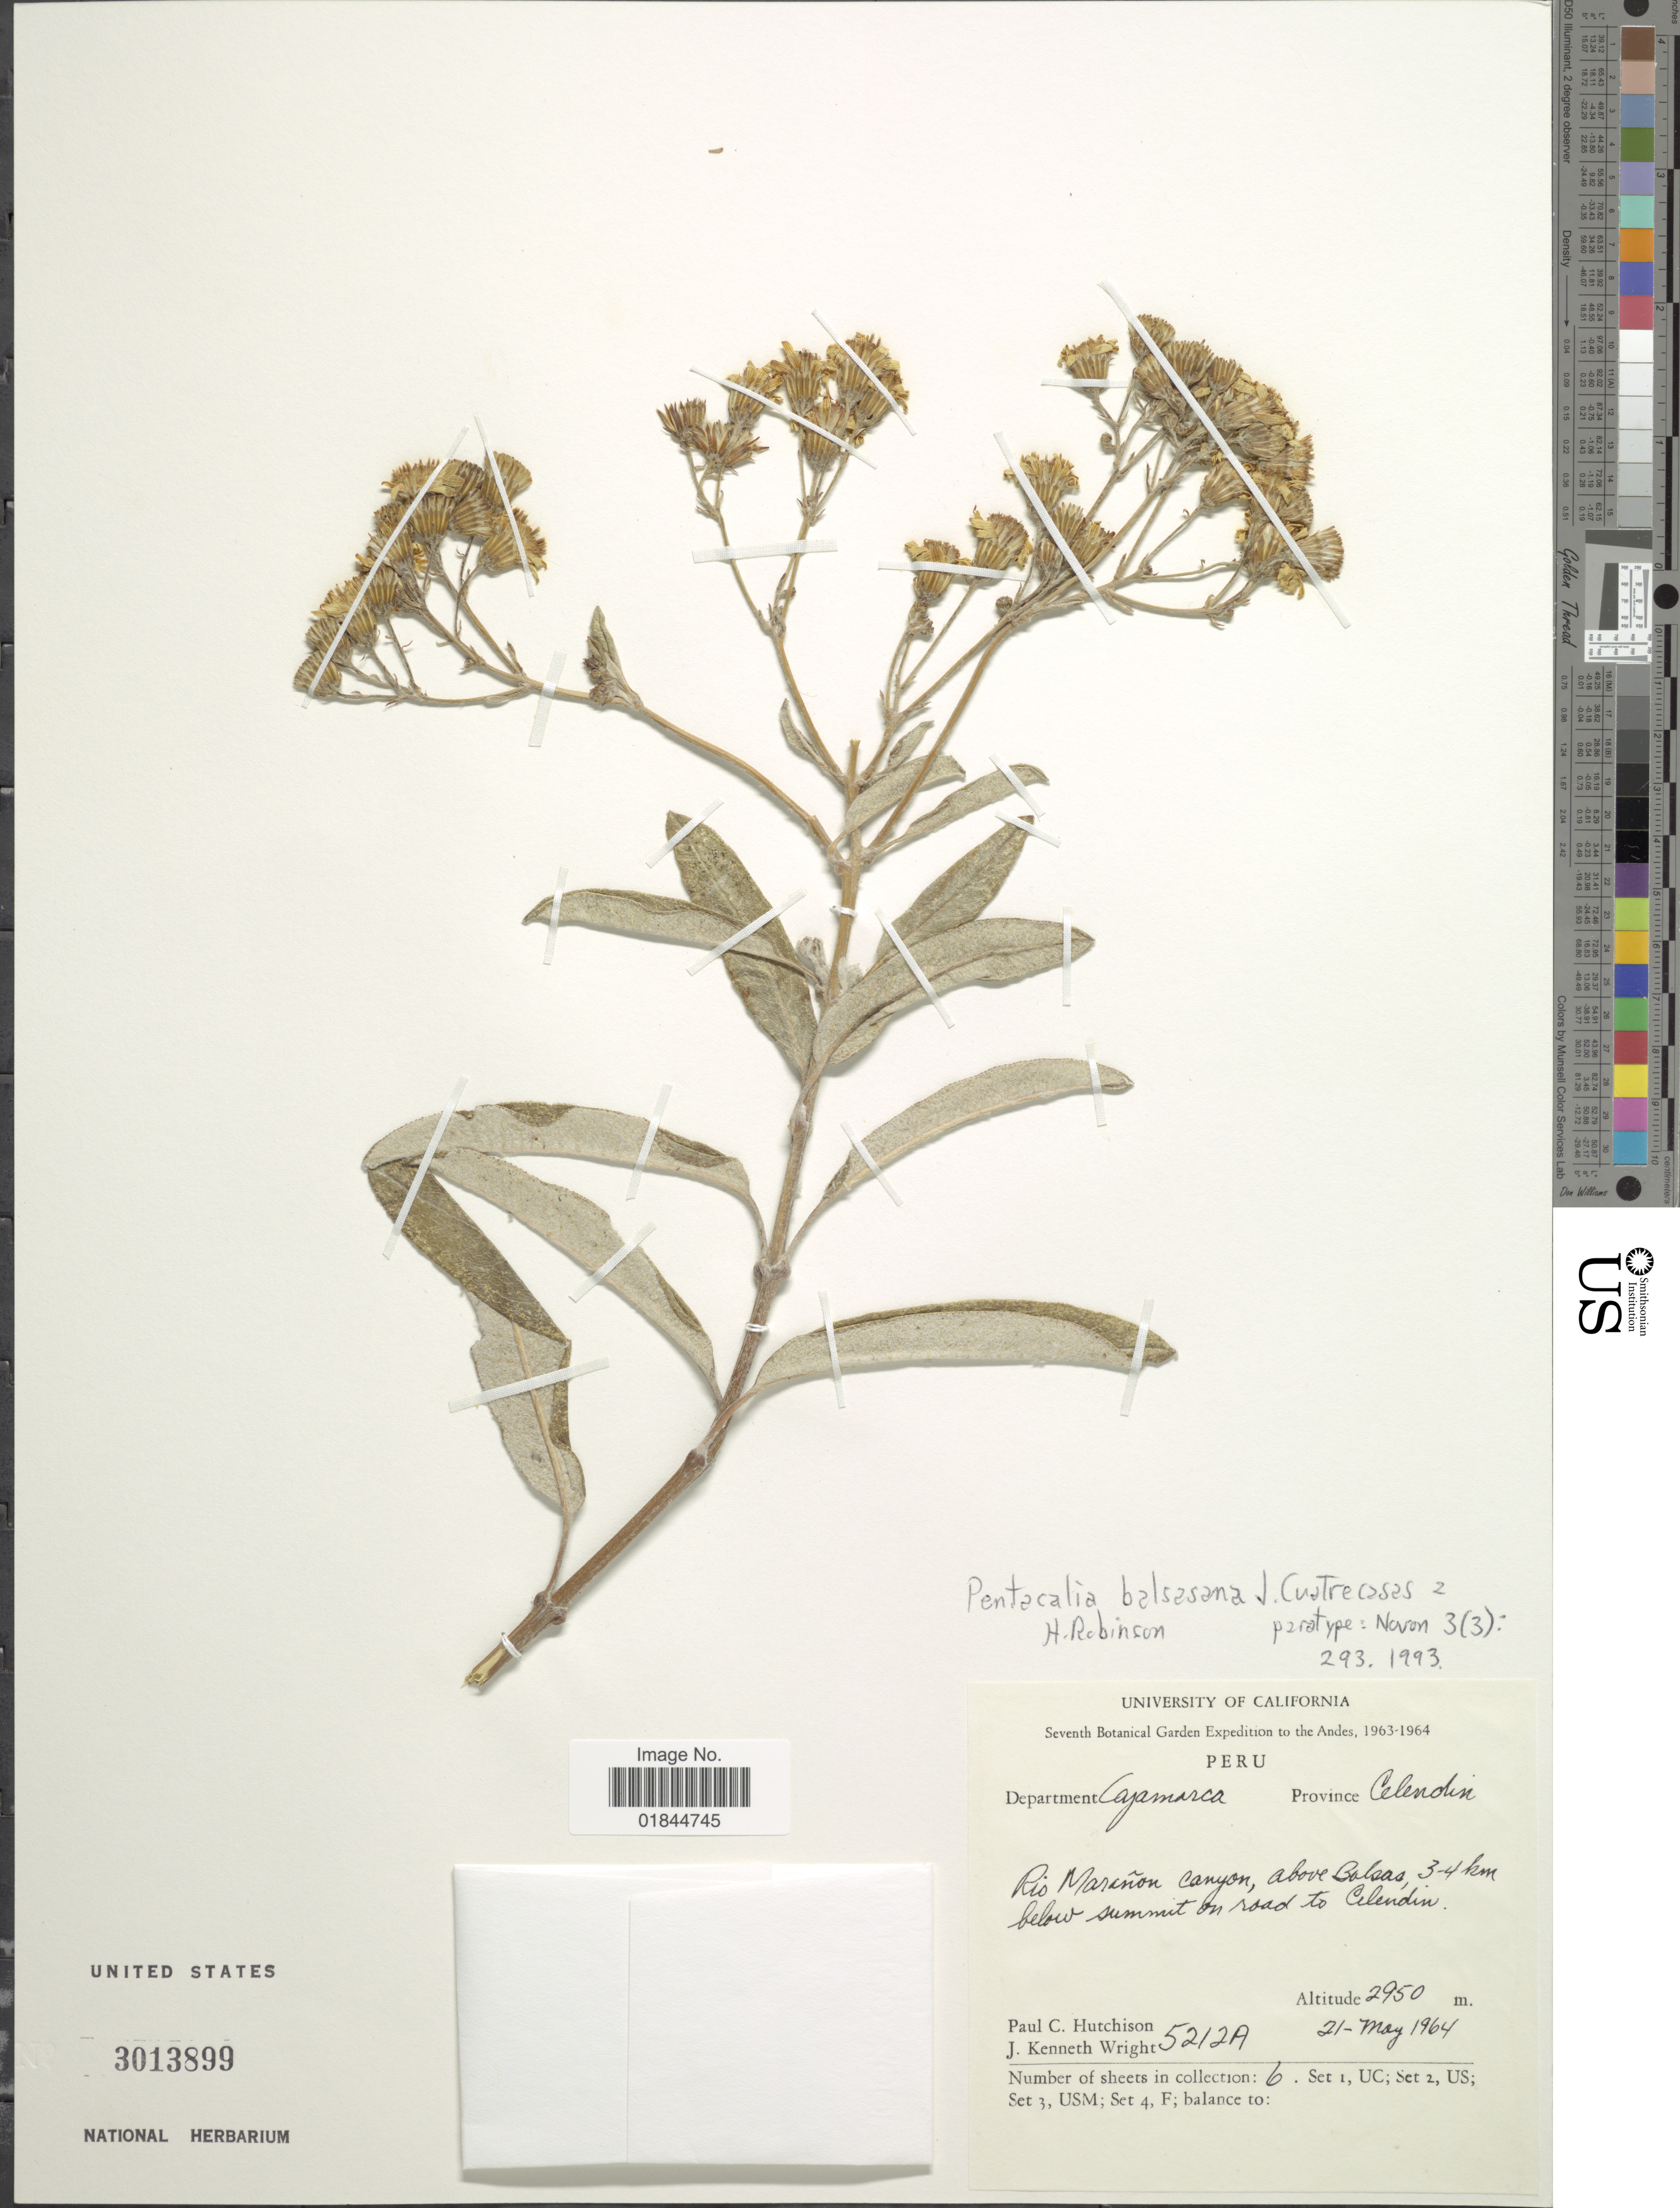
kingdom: Plantae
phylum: Tracheophyta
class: Magnoliopsida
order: Asterales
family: Asteraceae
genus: Pentacalia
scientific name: Pentacalia balsasana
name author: H. Rob. & Cuatrec.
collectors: P. C. Hutchison & J. K. Wright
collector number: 5212A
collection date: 1964-05-21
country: Peru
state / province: Cajamarca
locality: Department Cajamarca. Province Calendin. Rio Mariñon canyon, above Balsas, 3-4 km below summit on road to Celendin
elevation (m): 2950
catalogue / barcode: US 3013899